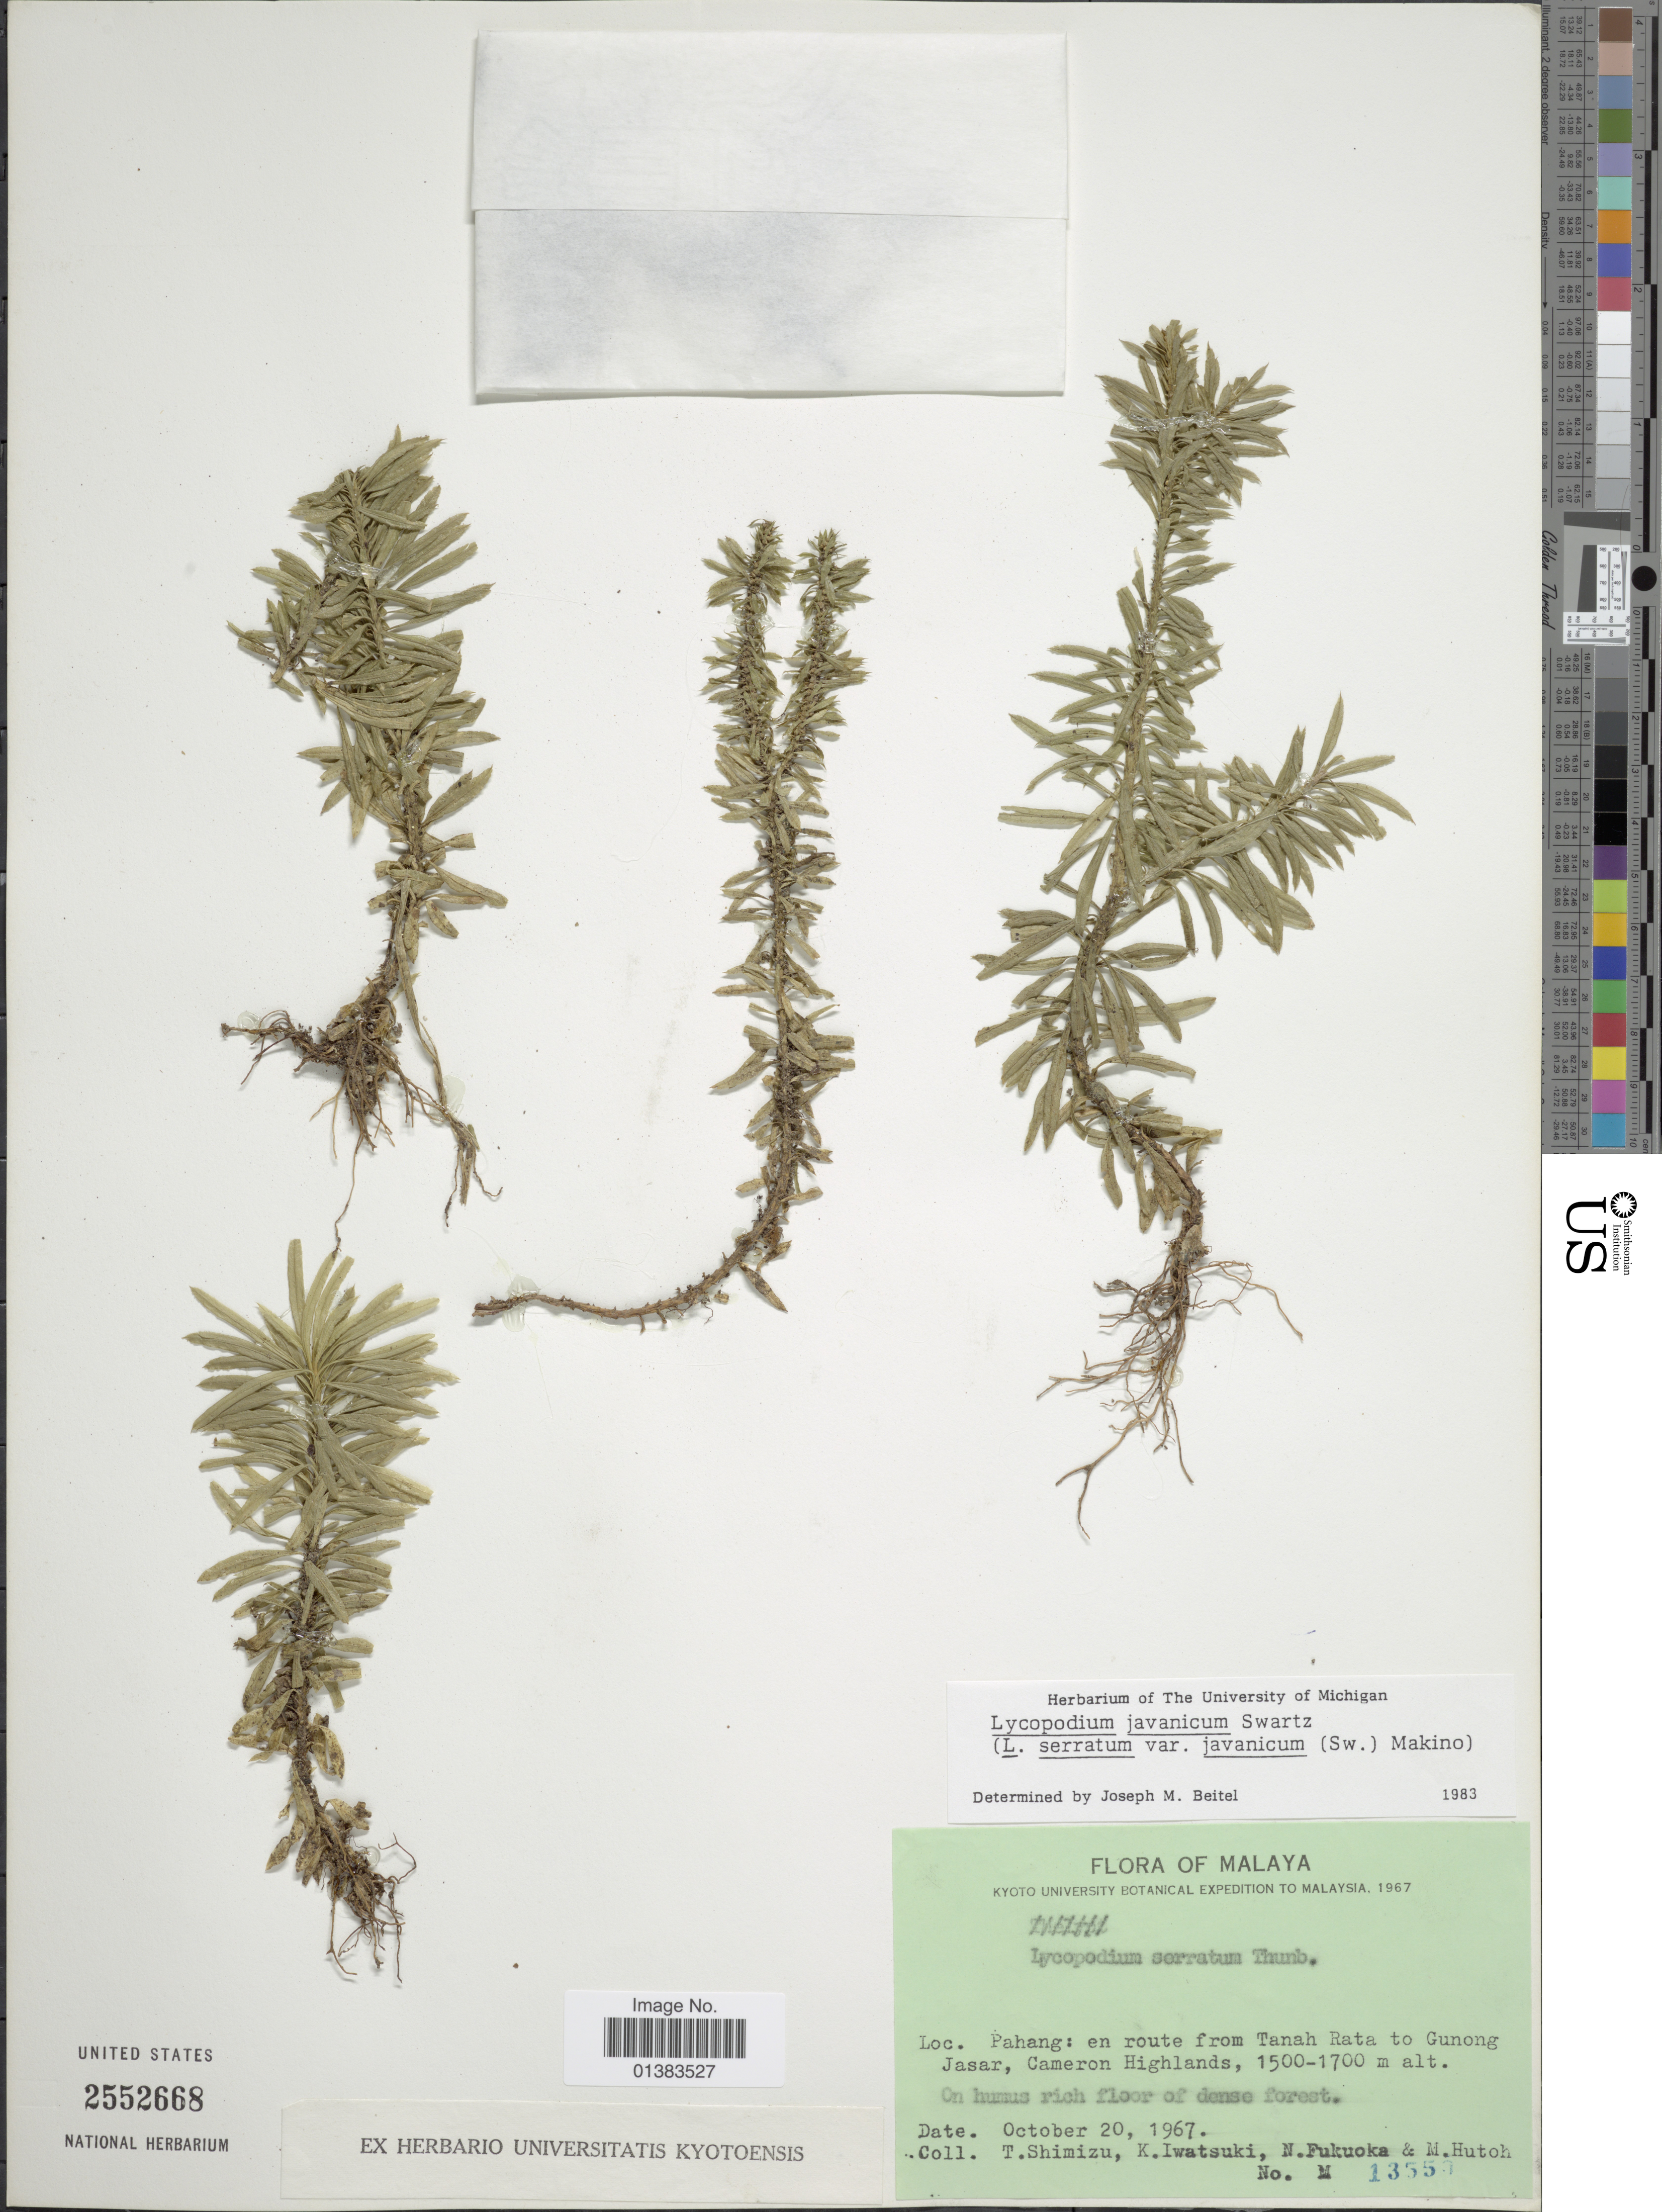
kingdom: Plantae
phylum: Tracheophyta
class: Lycopodiopsida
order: Lycopodiales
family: Lycopodiaceae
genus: Huperzia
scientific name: Huperzia javanica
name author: (Sw.) C.Y. Yang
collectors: T. Shimizu, K. Iwatsuki, N. Fukuoka & M. Hutoh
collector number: M13559*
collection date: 1967-10-20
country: Malaysia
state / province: Pahang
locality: Malaya, en route from Tanah Rata to Gunong Jasar, Cameron Highlands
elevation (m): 1500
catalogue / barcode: US 2552668